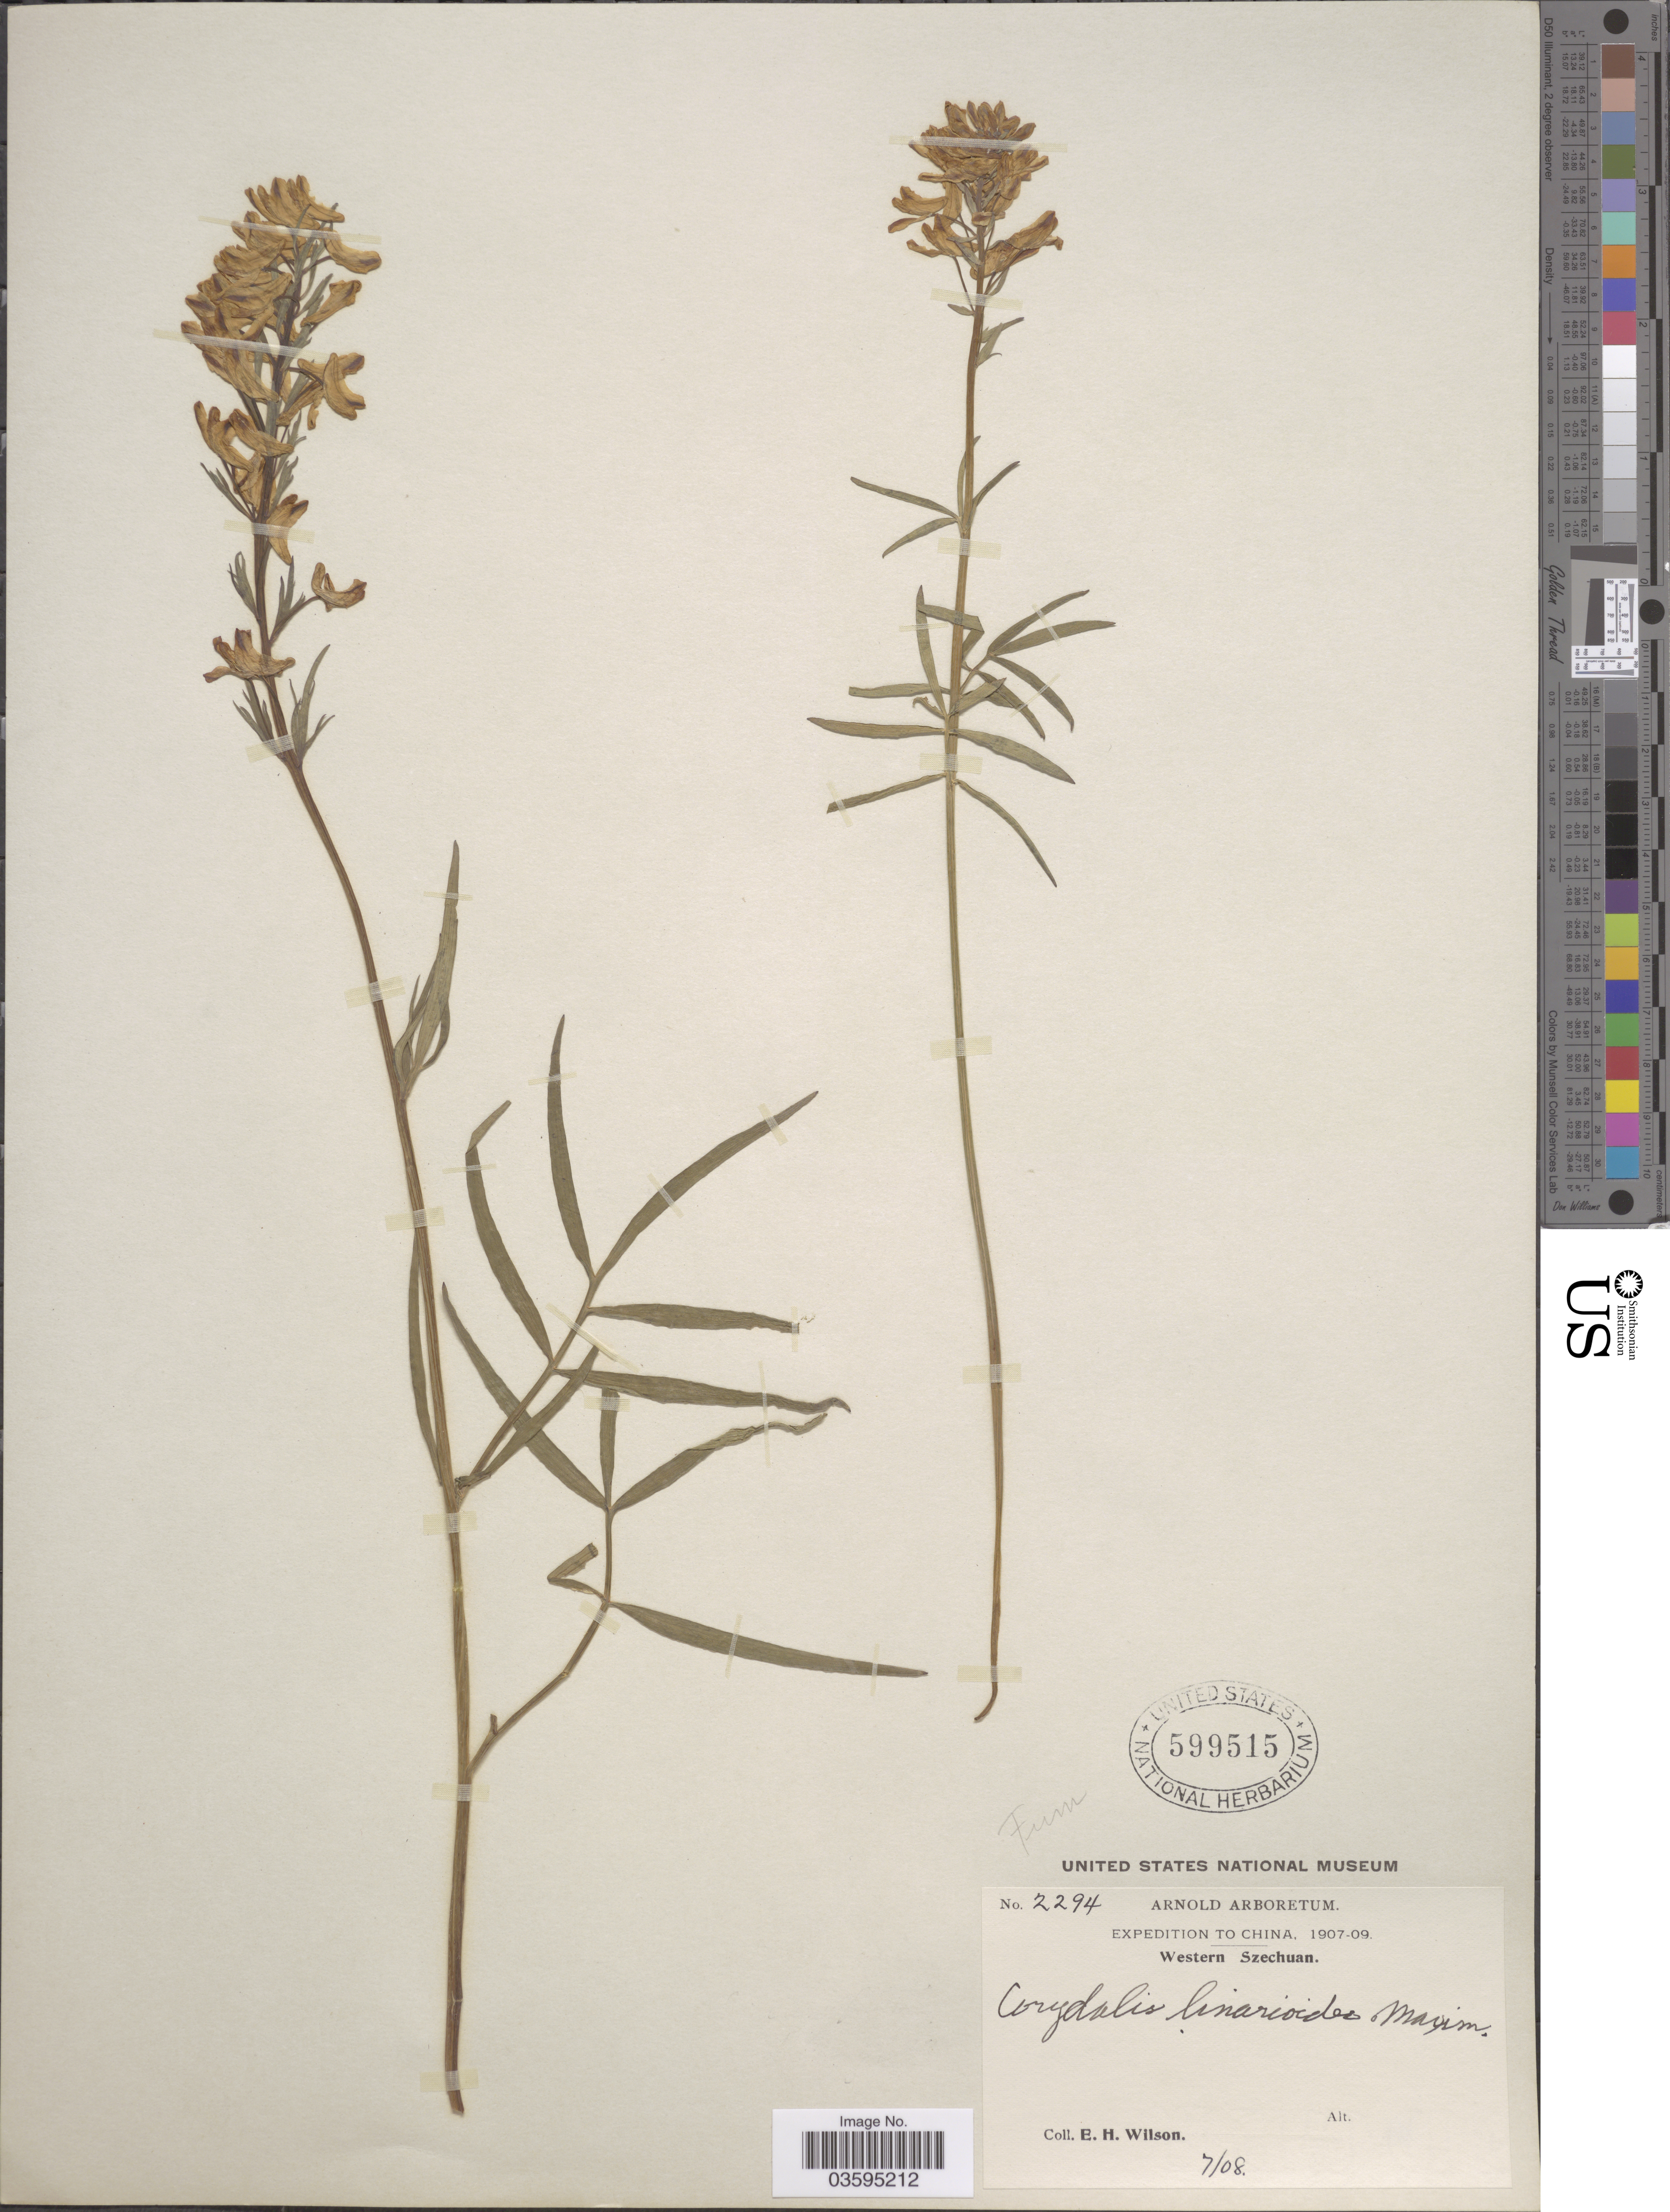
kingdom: Plantae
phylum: Tracheophyta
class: Magnoliopsida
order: Ranunculales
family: Papaveraceae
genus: Corydalis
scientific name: Corydalis linarioides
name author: Maxim.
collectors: E. Wilson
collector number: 2294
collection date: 1908-07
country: China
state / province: Sichuan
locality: Western Szechuan.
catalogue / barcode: US 599515